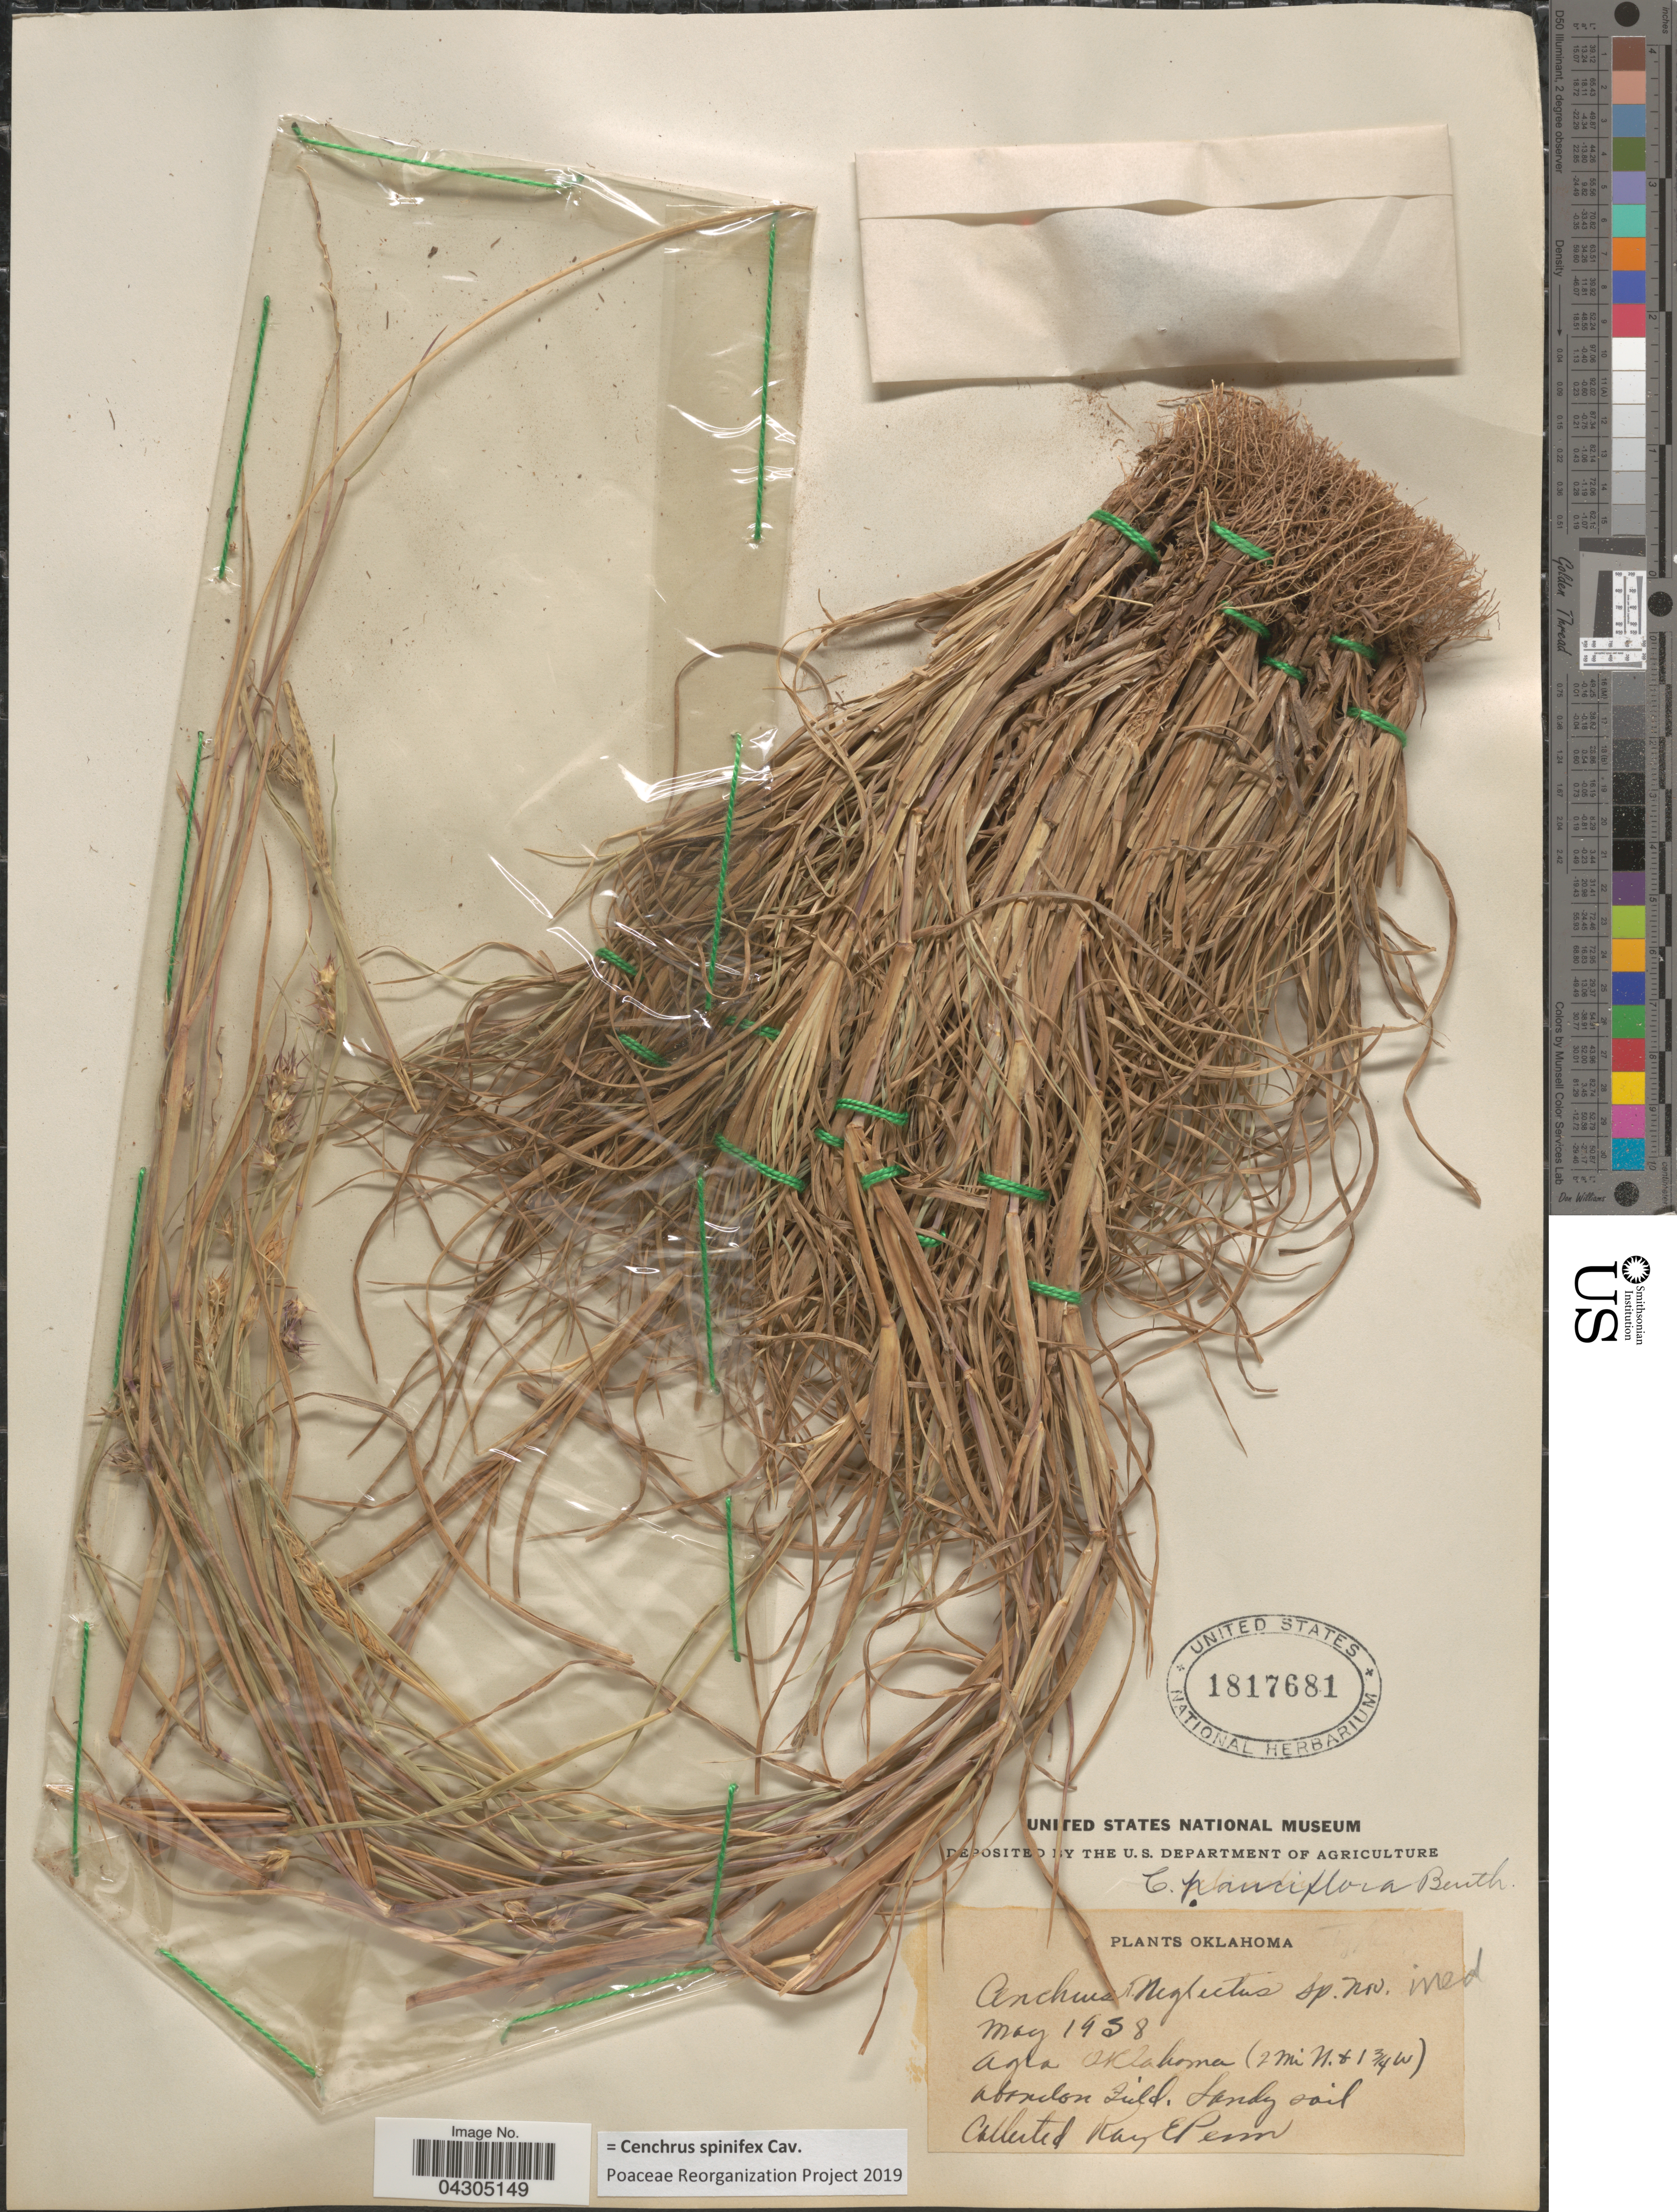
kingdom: Plantae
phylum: Tracheophyta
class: Liliopsida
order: Poales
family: Poaceae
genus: Cenchrus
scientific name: Cenchrus spinifex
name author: Cav.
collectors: R. Penn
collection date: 1938-05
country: United States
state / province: Oklahoma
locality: Agla Oklahoma (2 Mi N. & 1¾W).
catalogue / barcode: US 1817681